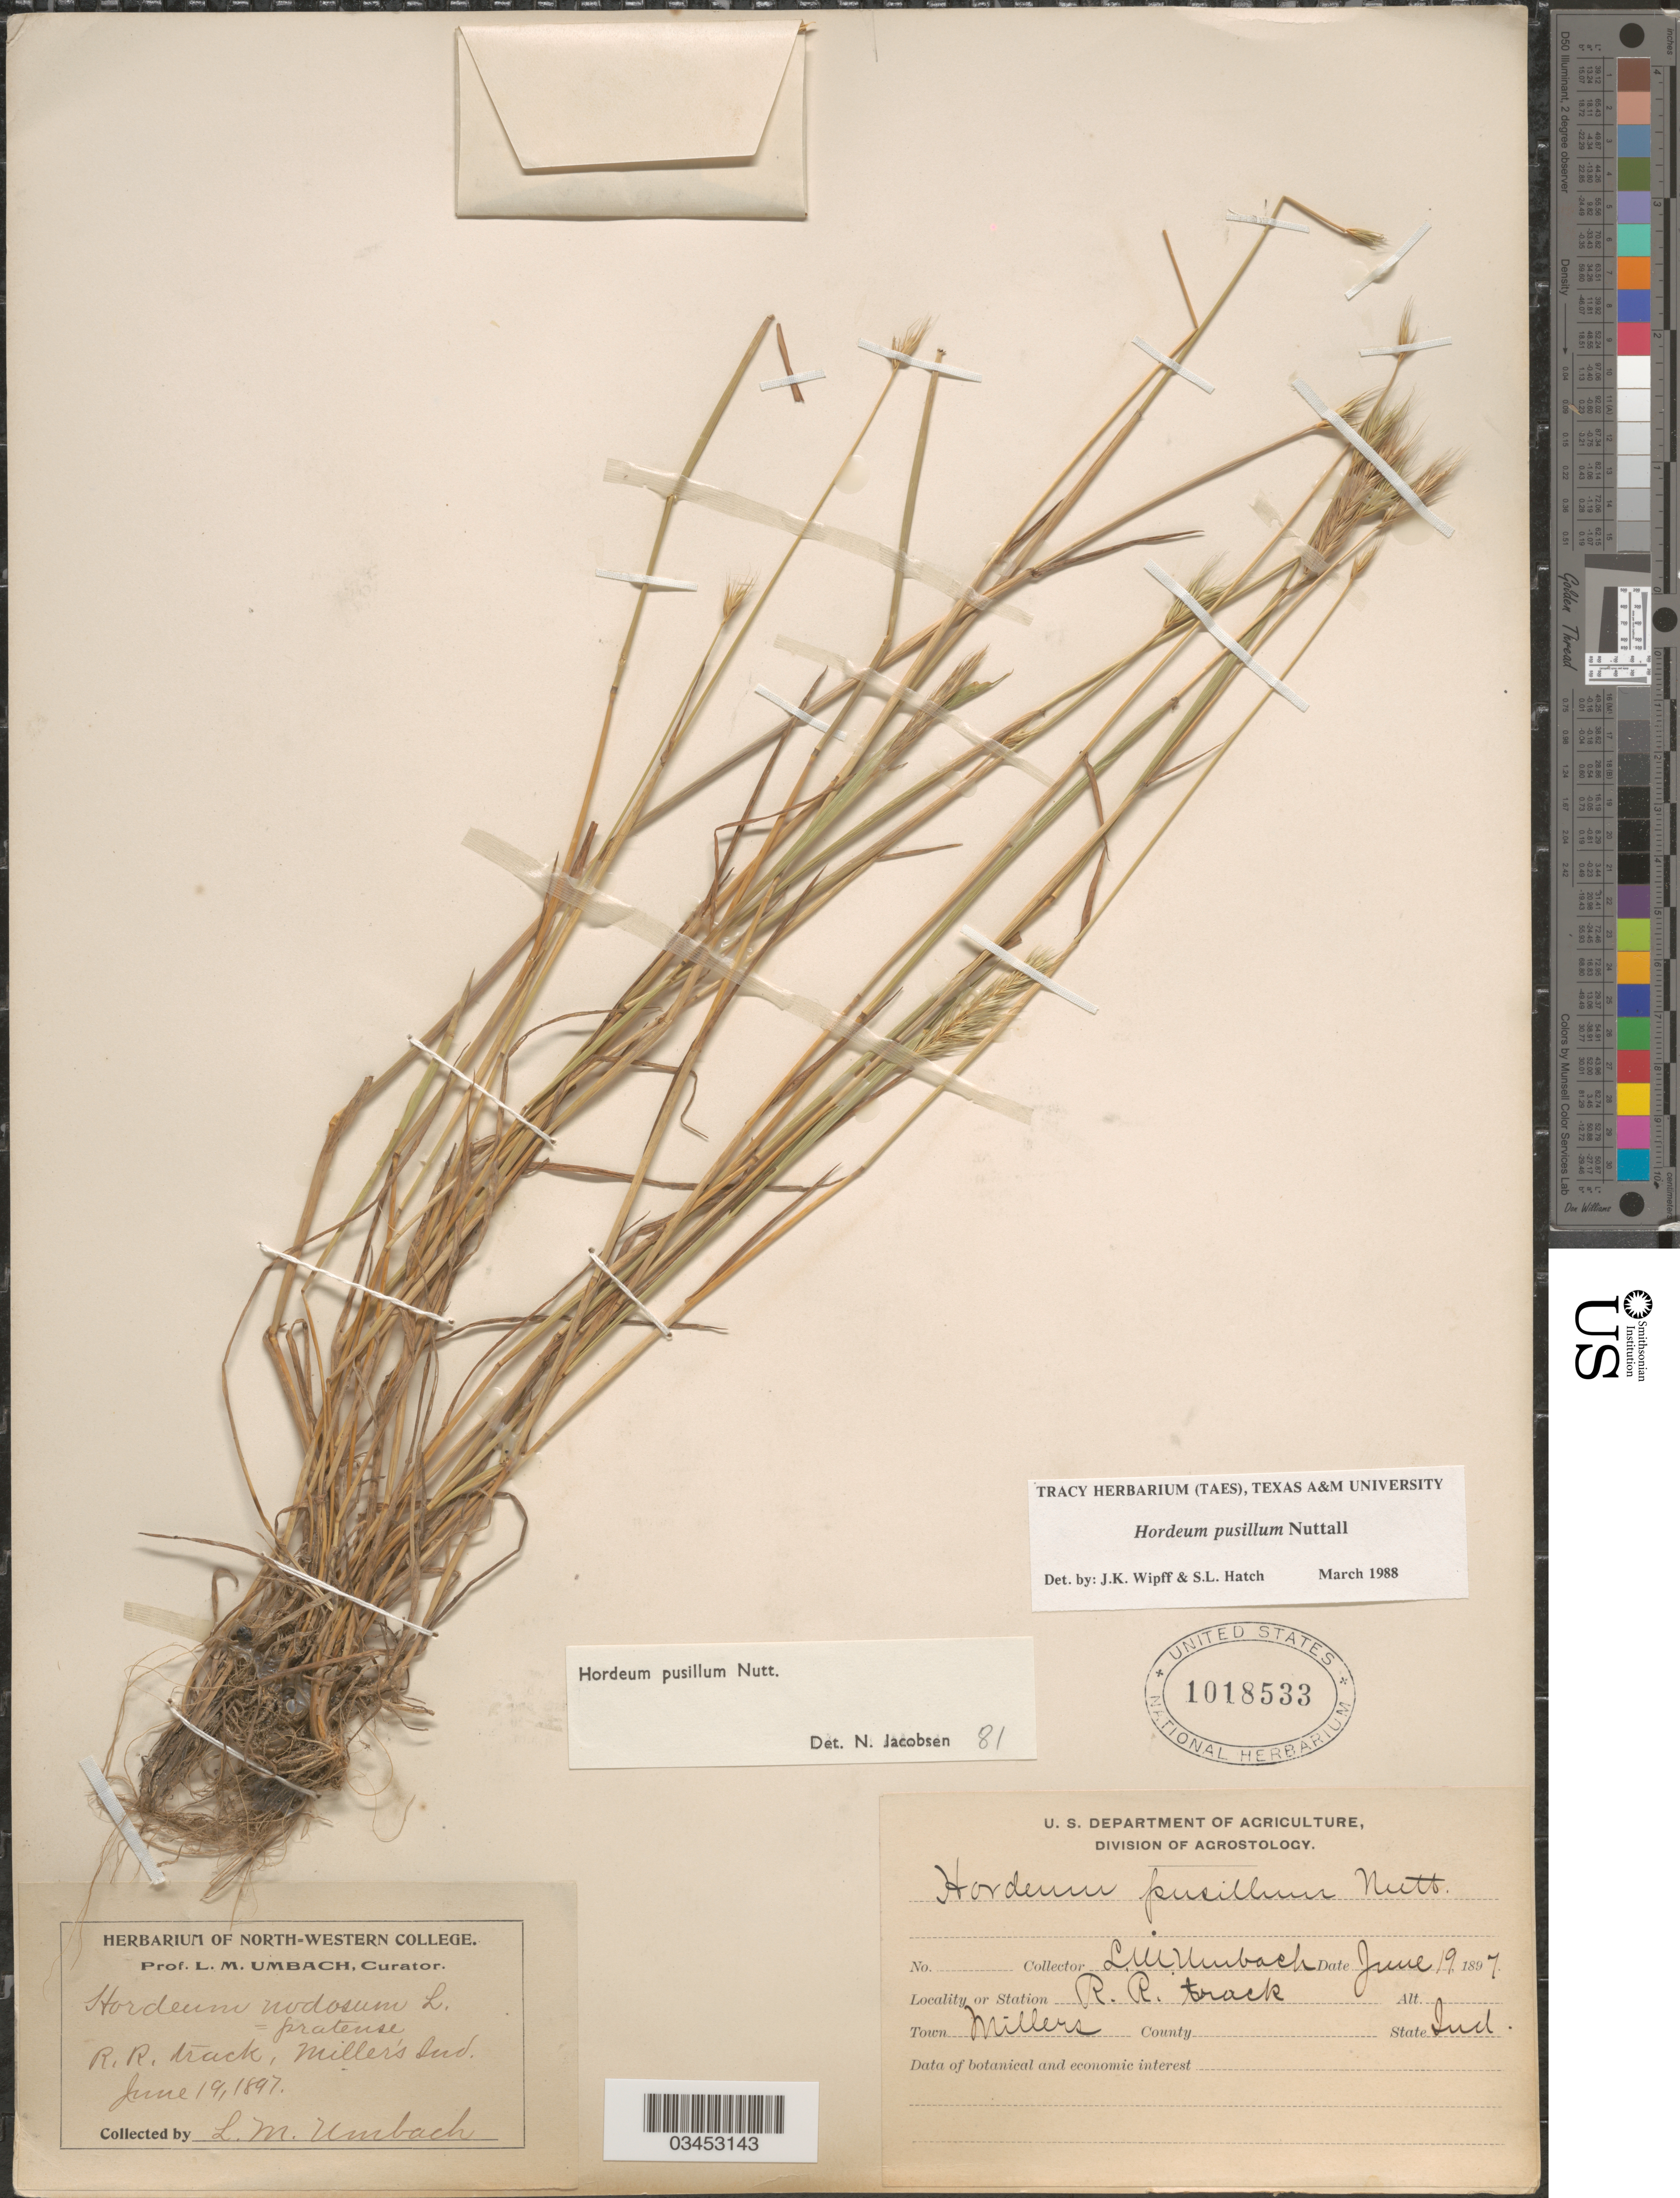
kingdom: Plantae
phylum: Tracheophyta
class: Liliopsida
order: Poales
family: Poaceae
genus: Hordeum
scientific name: Hordeum pusillum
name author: Nutt.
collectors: L. M. Umbach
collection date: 1897-06-19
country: United States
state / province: Indiana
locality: R.R. track. Town Miller's.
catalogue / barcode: US 1018533